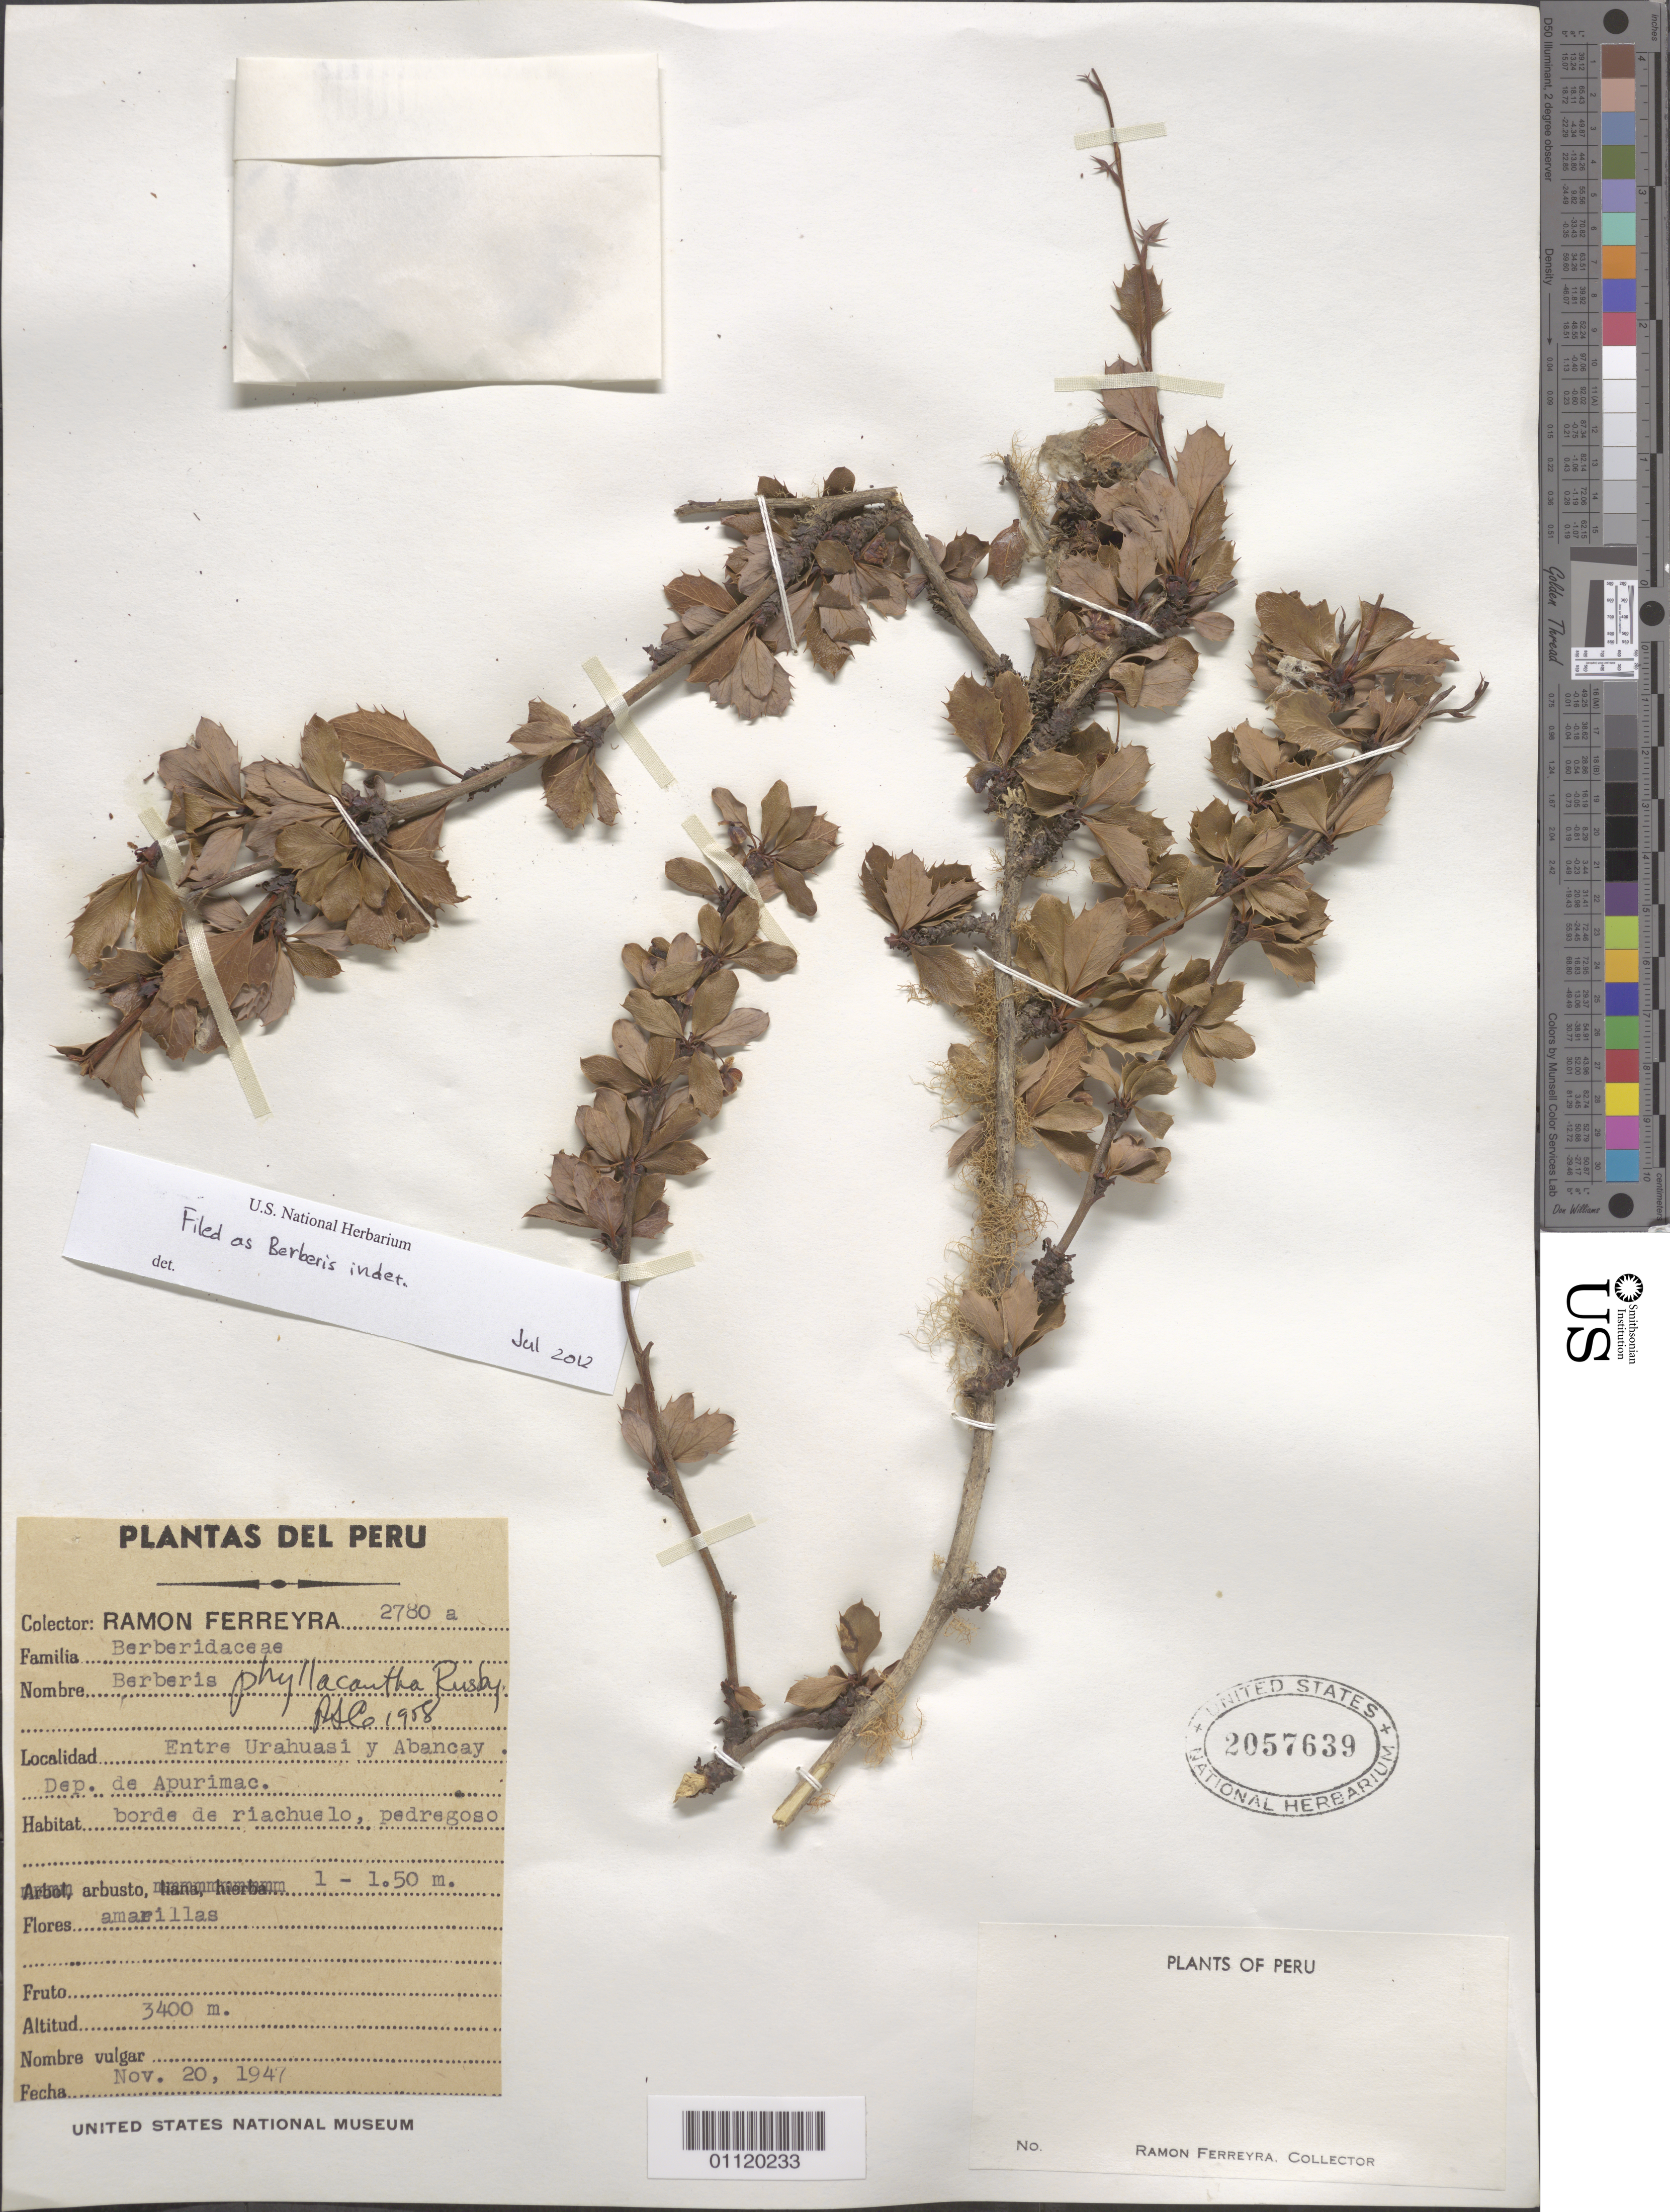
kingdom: Plantae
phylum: Tracheophyta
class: Magnoliopsida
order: Ranunculales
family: Berberidaceae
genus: Berberis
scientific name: Berberis sp.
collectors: R. A. Ferreyra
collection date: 1947-11-20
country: Peru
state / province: Apurímac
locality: Between Urahuasi and Abancay. Rocky edge of creek.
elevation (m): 3400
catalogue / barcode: US 2057639